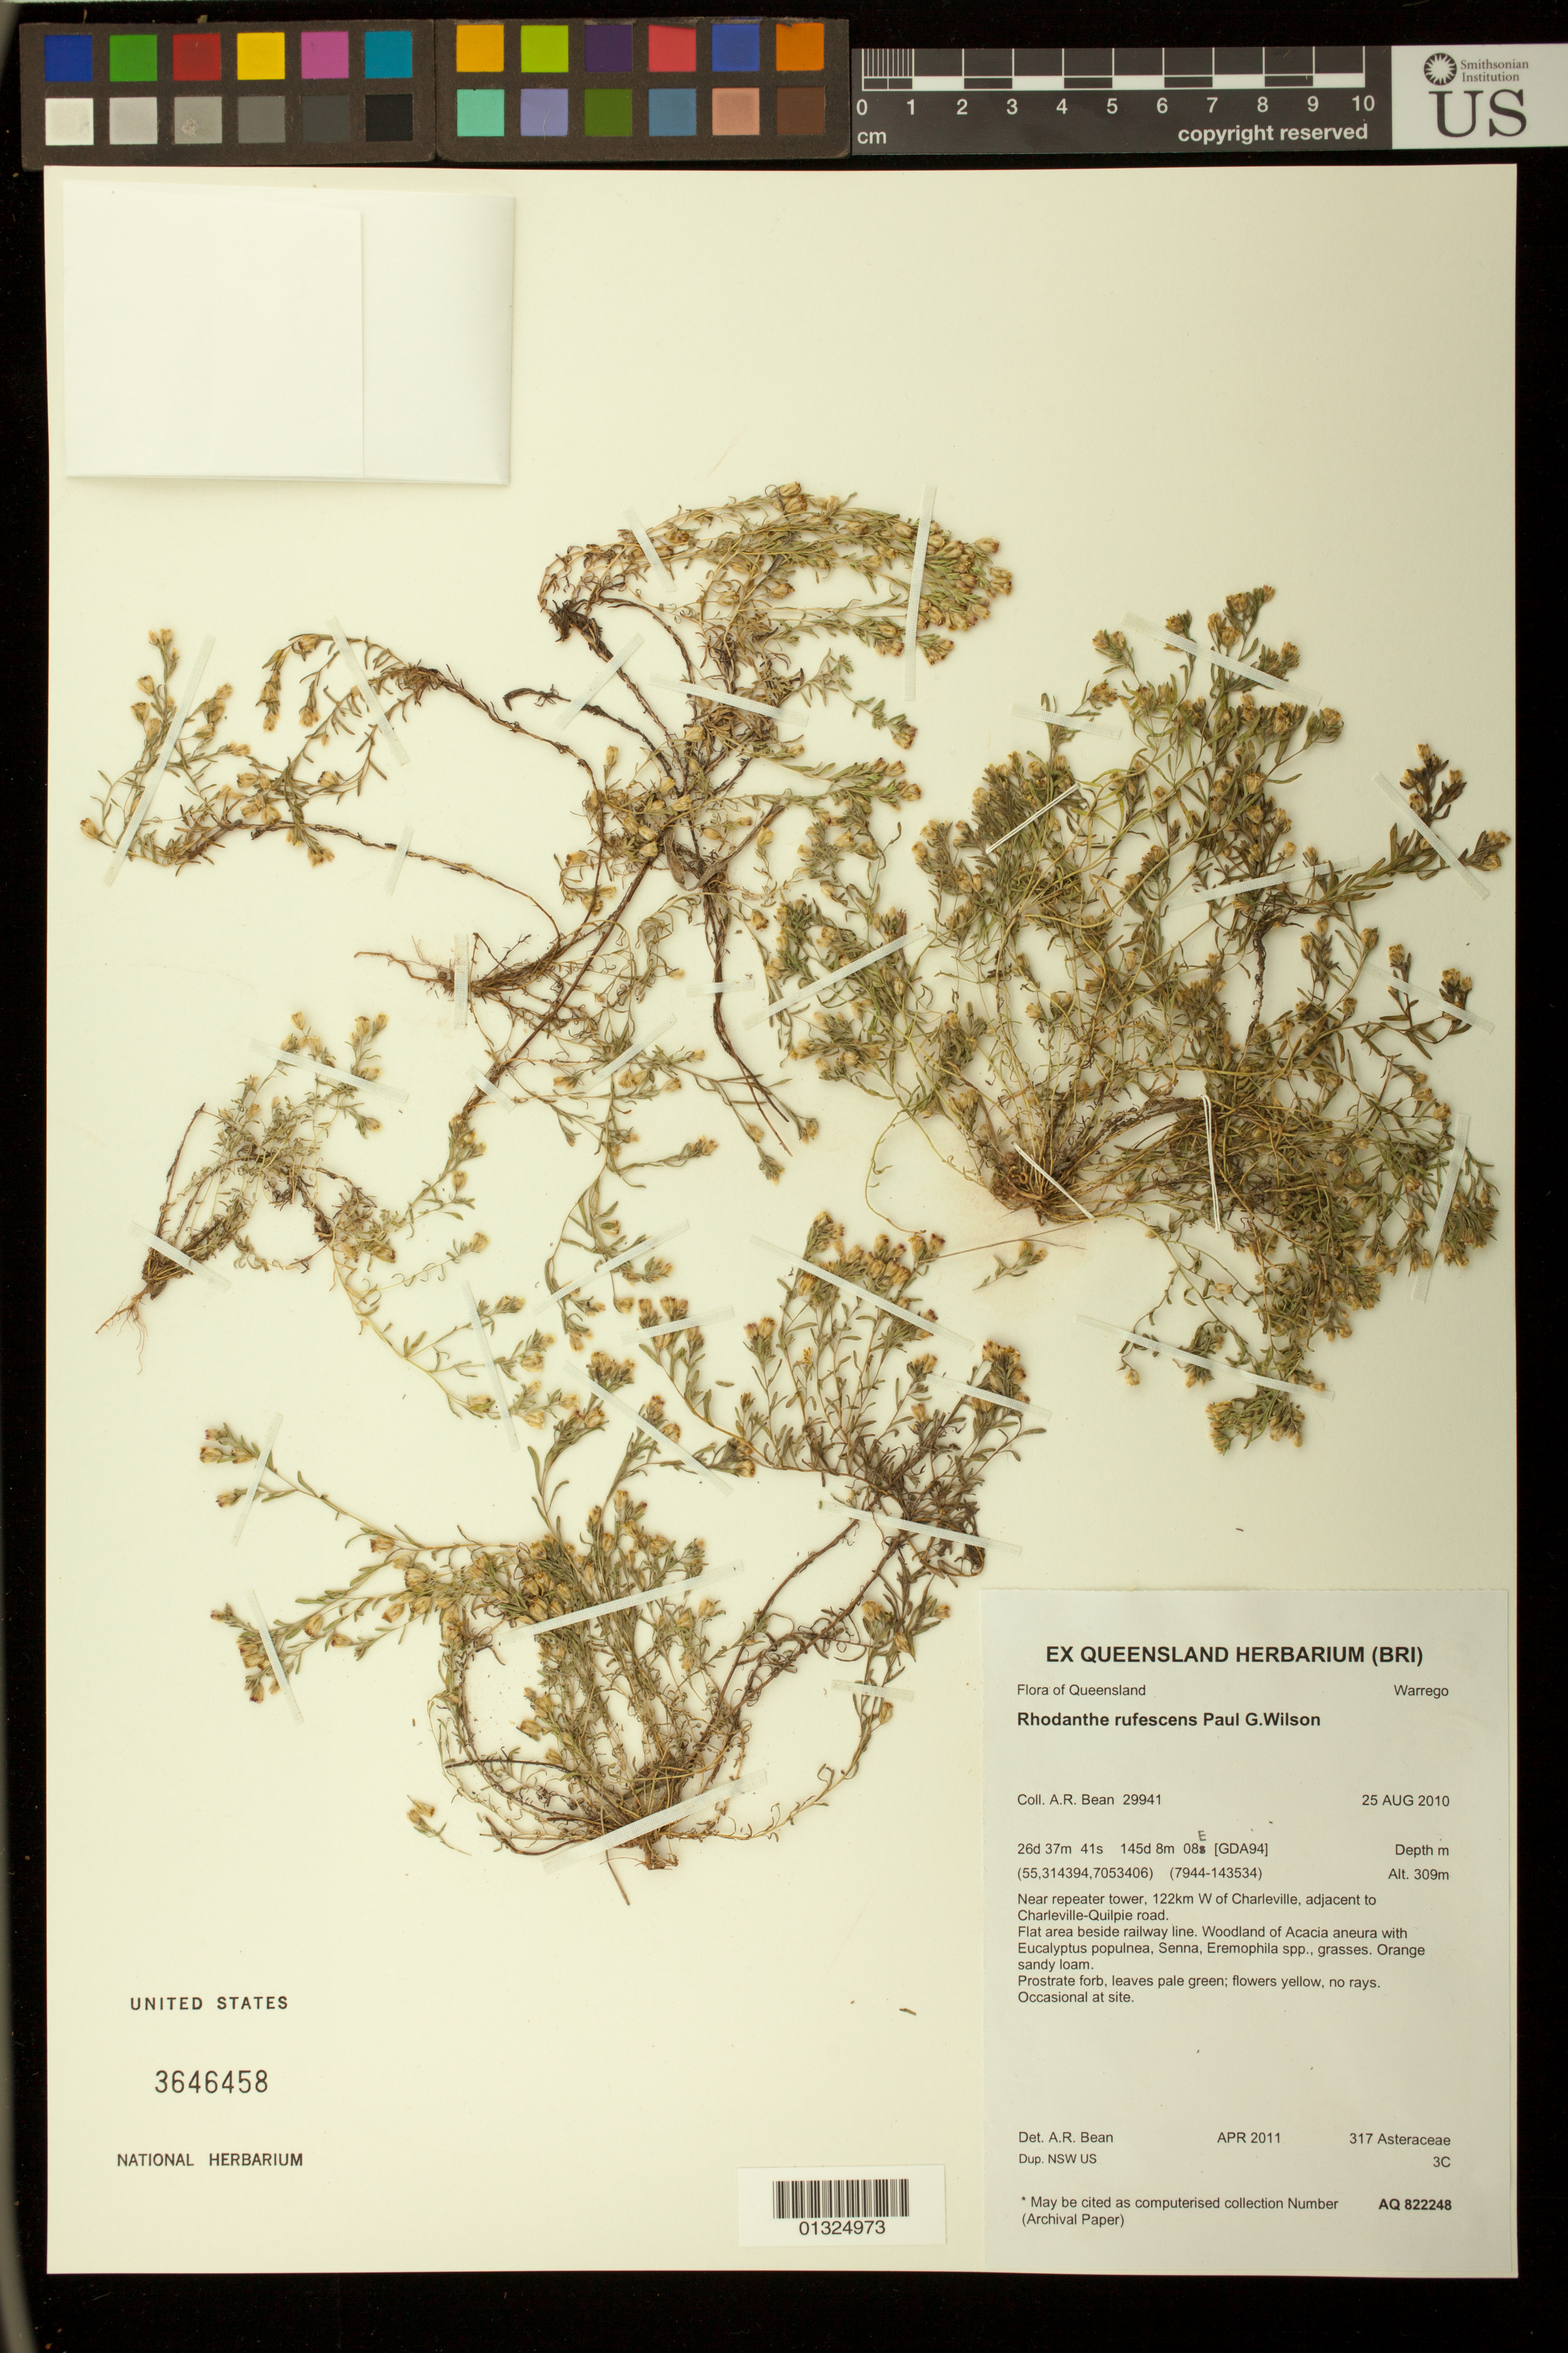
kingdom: Plantae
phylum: Tracheophyta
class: Magnoliopsida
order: Asterales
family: Asteraceae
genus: Rhodanthe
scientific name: Rhodanthe rufescens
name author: Paul G. Wilson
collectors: A. R. Bean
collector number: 29941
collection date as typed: April 2011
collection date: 2011-04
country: Australia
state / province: Queensland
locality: Near repeater tower, 122 km W of Charleville, adjacent to Charleville-Quilpie Road.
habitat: Flat area beside railway line. Woodland of Acacia aneura with Eucalyptus populnea, Senna, Eremophila spp., grasses. Orange sandy loam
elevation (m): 309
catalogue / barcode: US 3646458